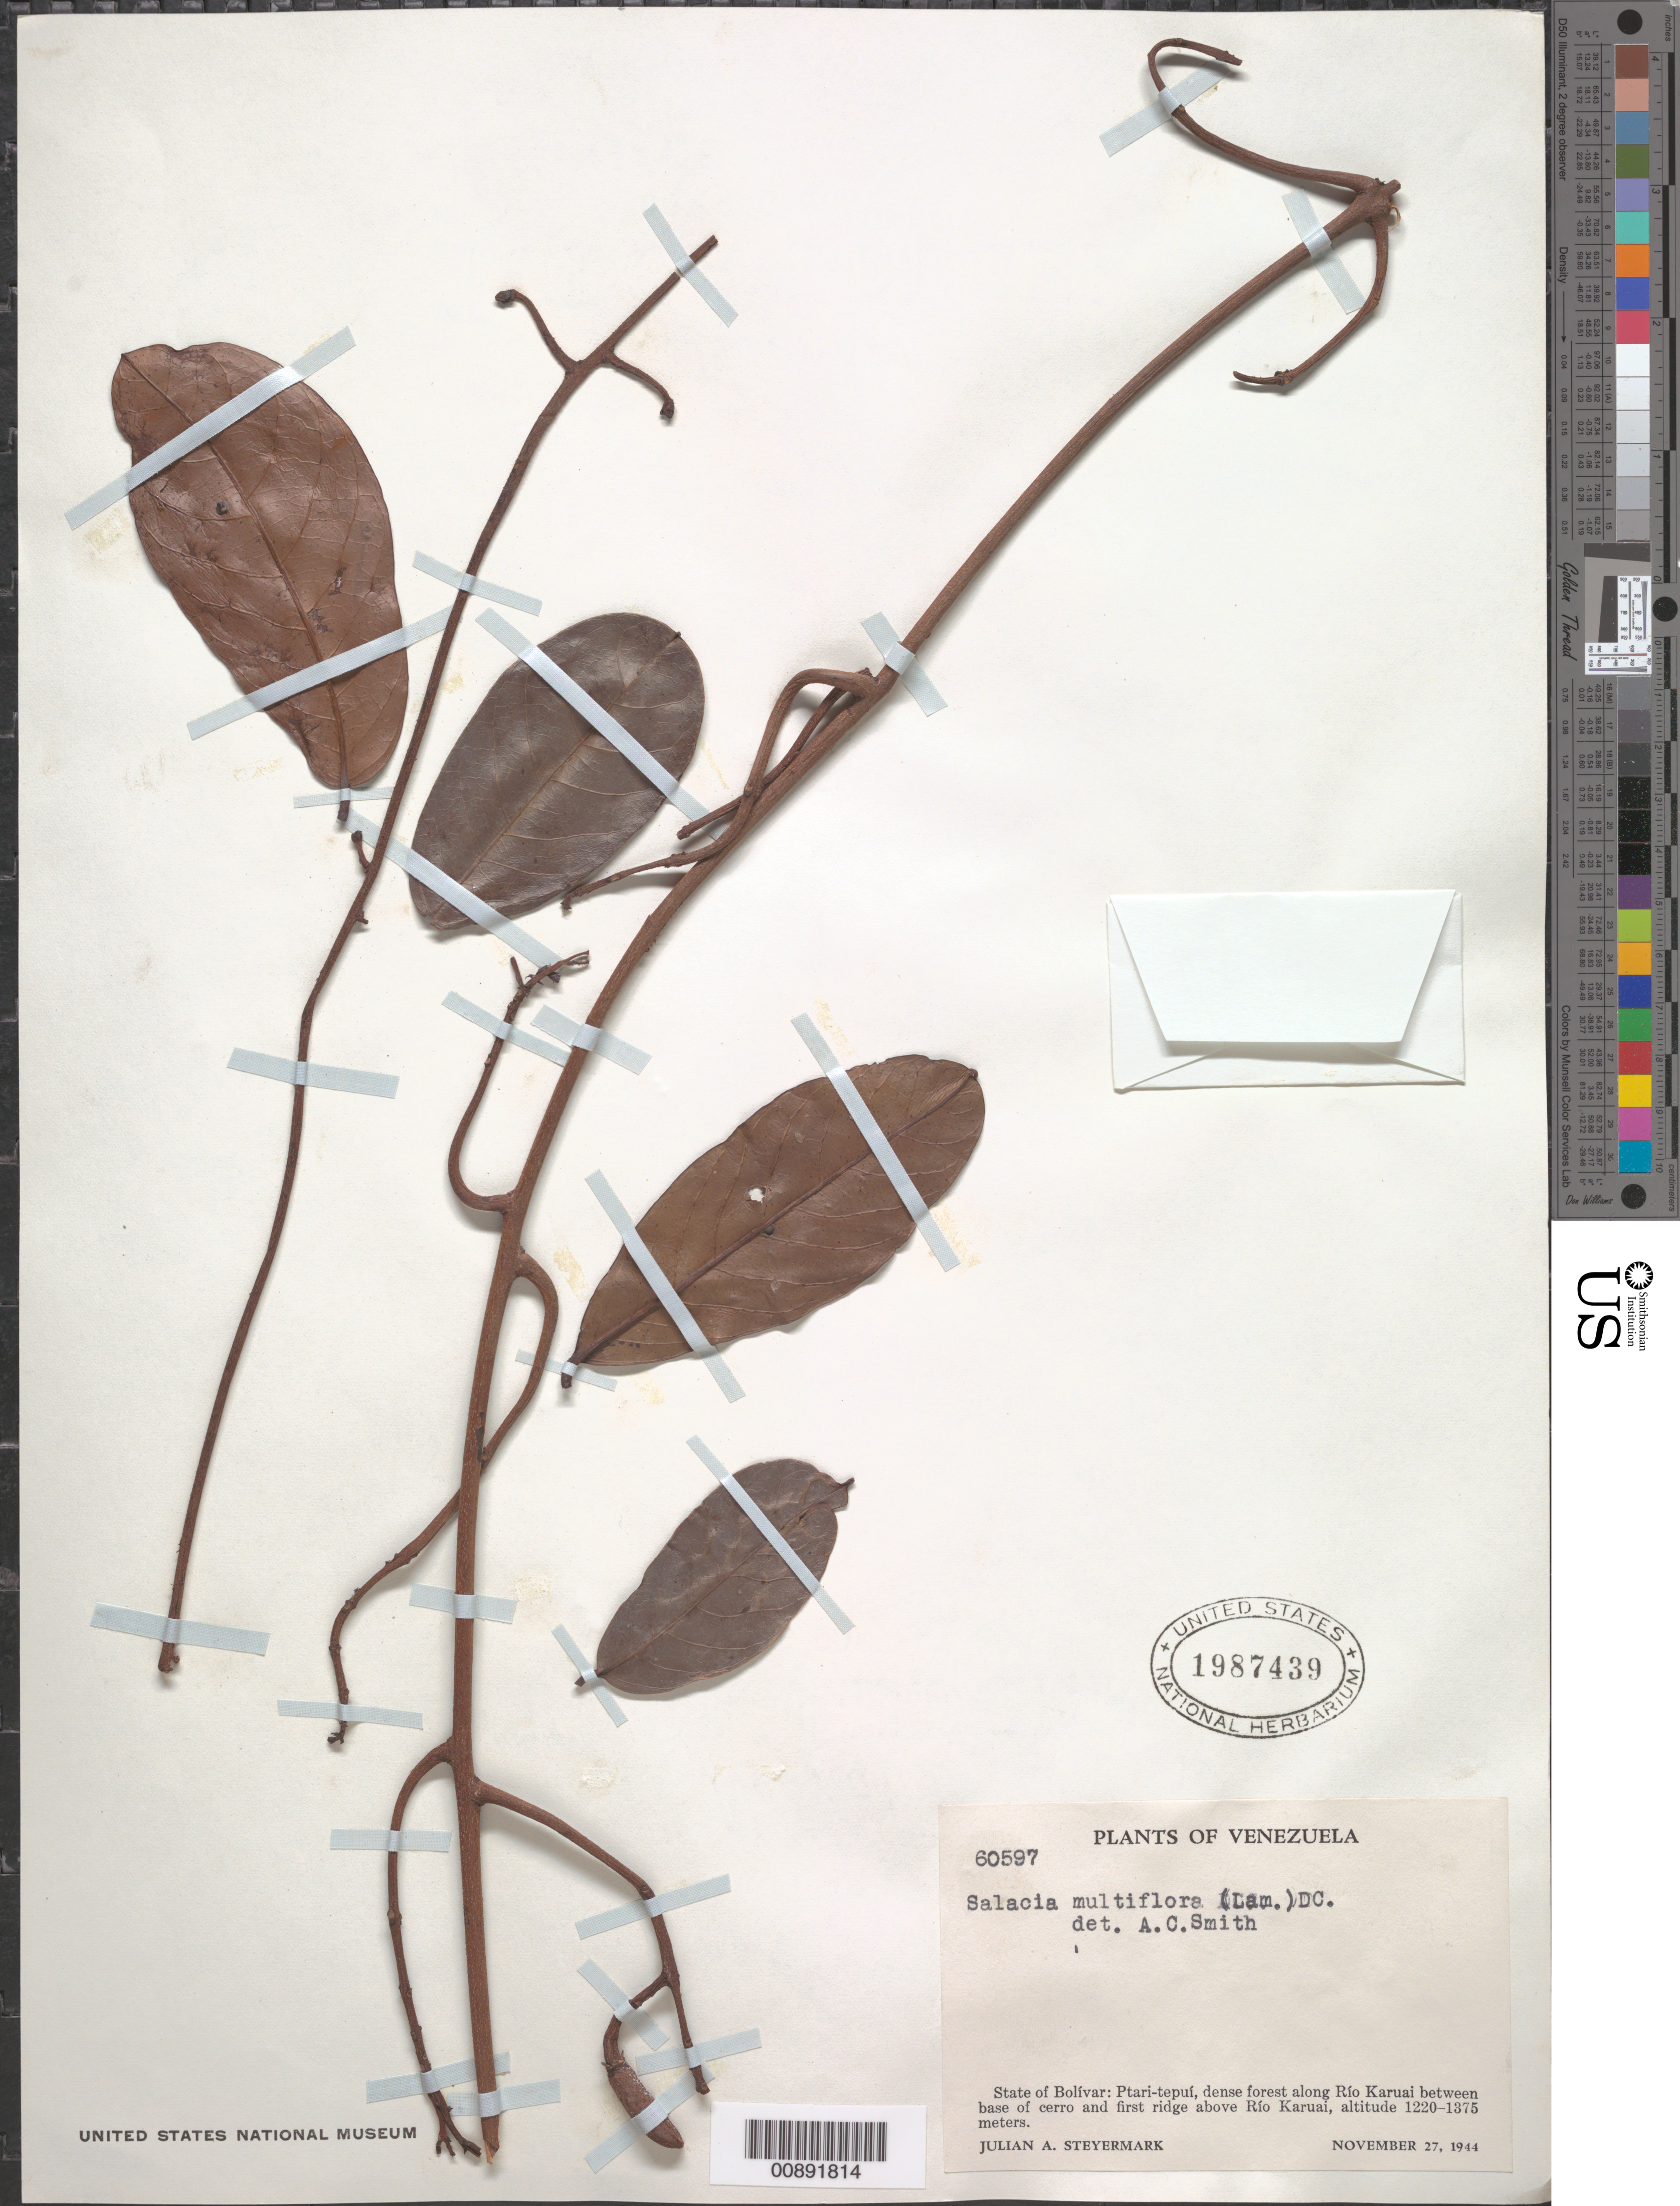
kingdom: Plantae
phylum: Tracheophyta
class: Magnoliopsida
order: Celastrales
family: Celastraceae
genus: Salacia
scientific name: Salacia multiflora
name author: (Lam.) DC.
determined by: Smith, A. C.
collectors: J. Steyermark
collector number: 60597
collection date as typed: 27-Nov-44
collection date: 1944-11-27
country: Venezuela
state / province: Bolívar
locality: Ptari-tepuí, along Río Karuai between base of cerro and first ridge above Río Karuai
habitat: Dense forest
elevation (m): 1220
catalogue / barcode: US 1987439